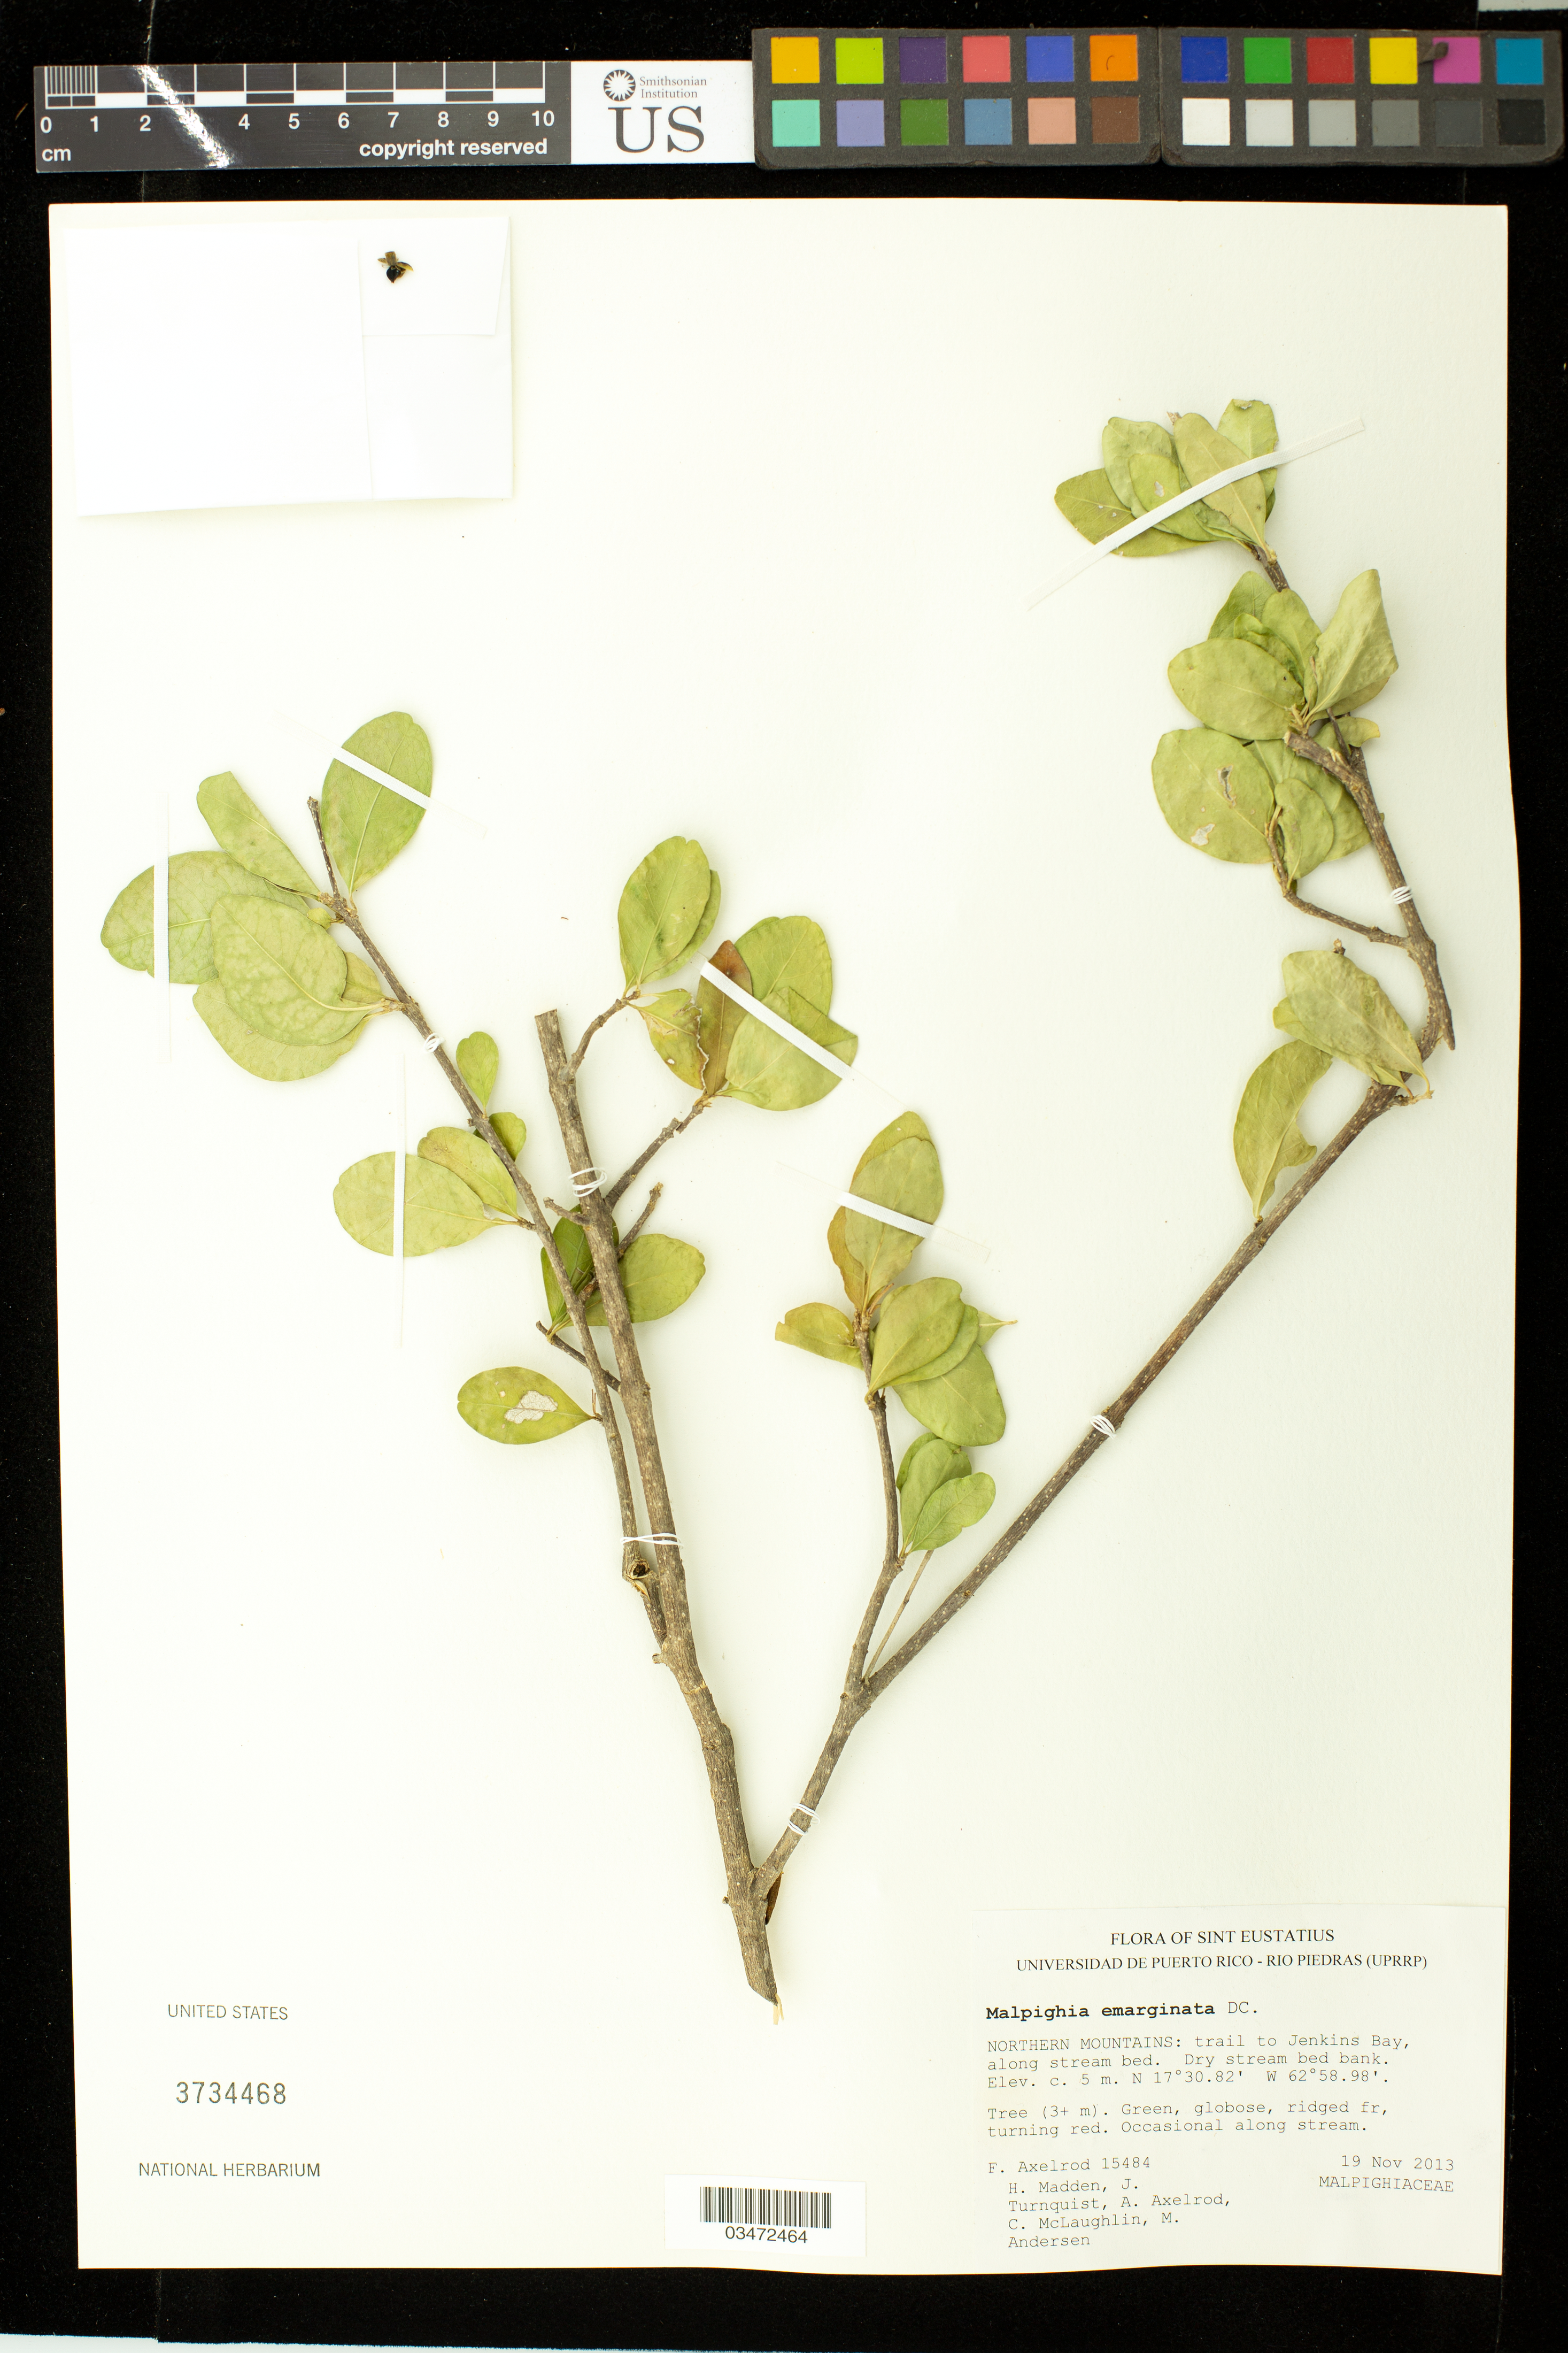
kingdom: Plantae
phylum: Tracheophyta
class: Magnoliopsida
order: Malpighiales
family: Malpighiaceae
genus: Malpighia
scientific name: Malpighia emarginata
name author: DC.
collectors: F. S. Axelrod, H. Madden, J. Turnquist, A. Axelrod, C. McLaughlin & M. Andersen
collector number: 15484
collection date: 2013-11-19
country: Netherlands Antilles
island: St. Eustatius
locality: Northern Mountains, trail to Jenkins Bay. along streambed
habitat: Dry stream bed bank. Occasional along stream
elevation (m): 5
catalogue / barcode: US 3734468